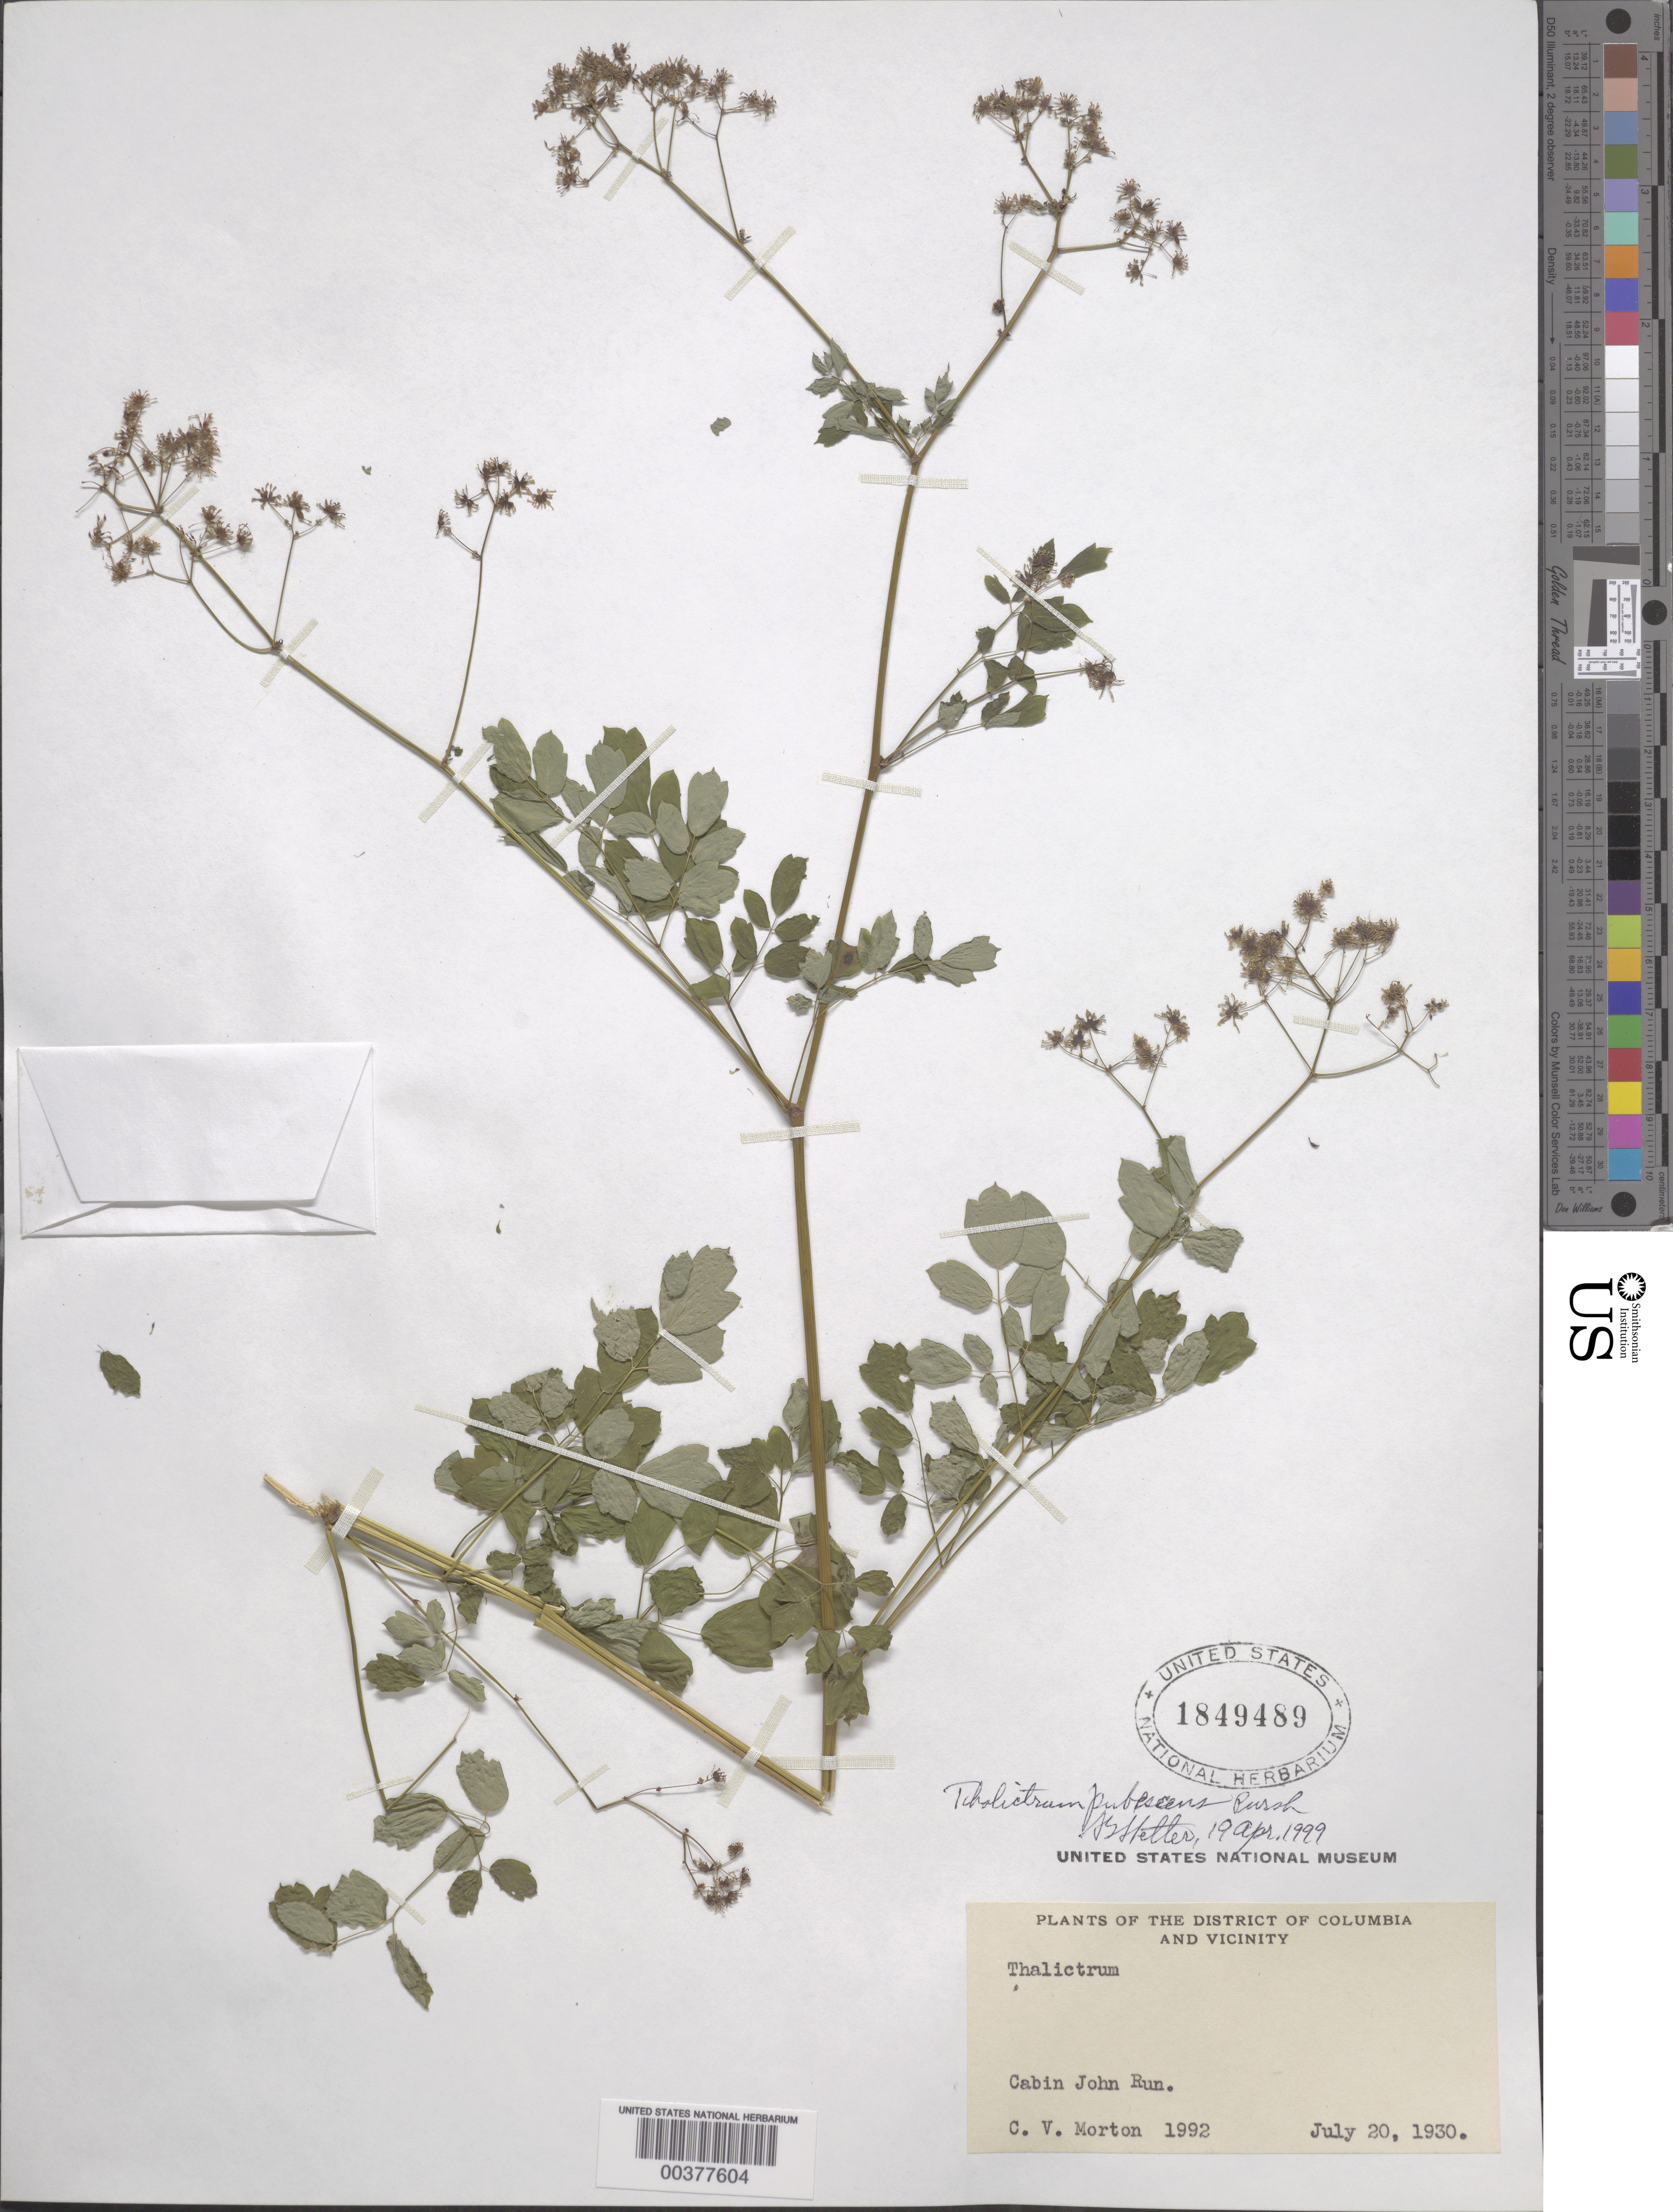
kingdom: Plantae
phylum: Tracheophyta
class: Magnoliopsida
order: Ranunculales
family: Ranunculaceae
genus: Thalictrum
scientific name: Thalictrum pubescens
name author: Pursh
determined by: Shetler, Stanwyn G., (US), NMNH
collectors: C. V. Morton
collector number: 1992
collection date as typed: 20 Jul 1930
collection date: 1930-07-20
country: United States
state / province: Maryland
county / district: Montgomery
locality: Cabin John Run C. & O. Canal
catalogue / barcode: US 1849489